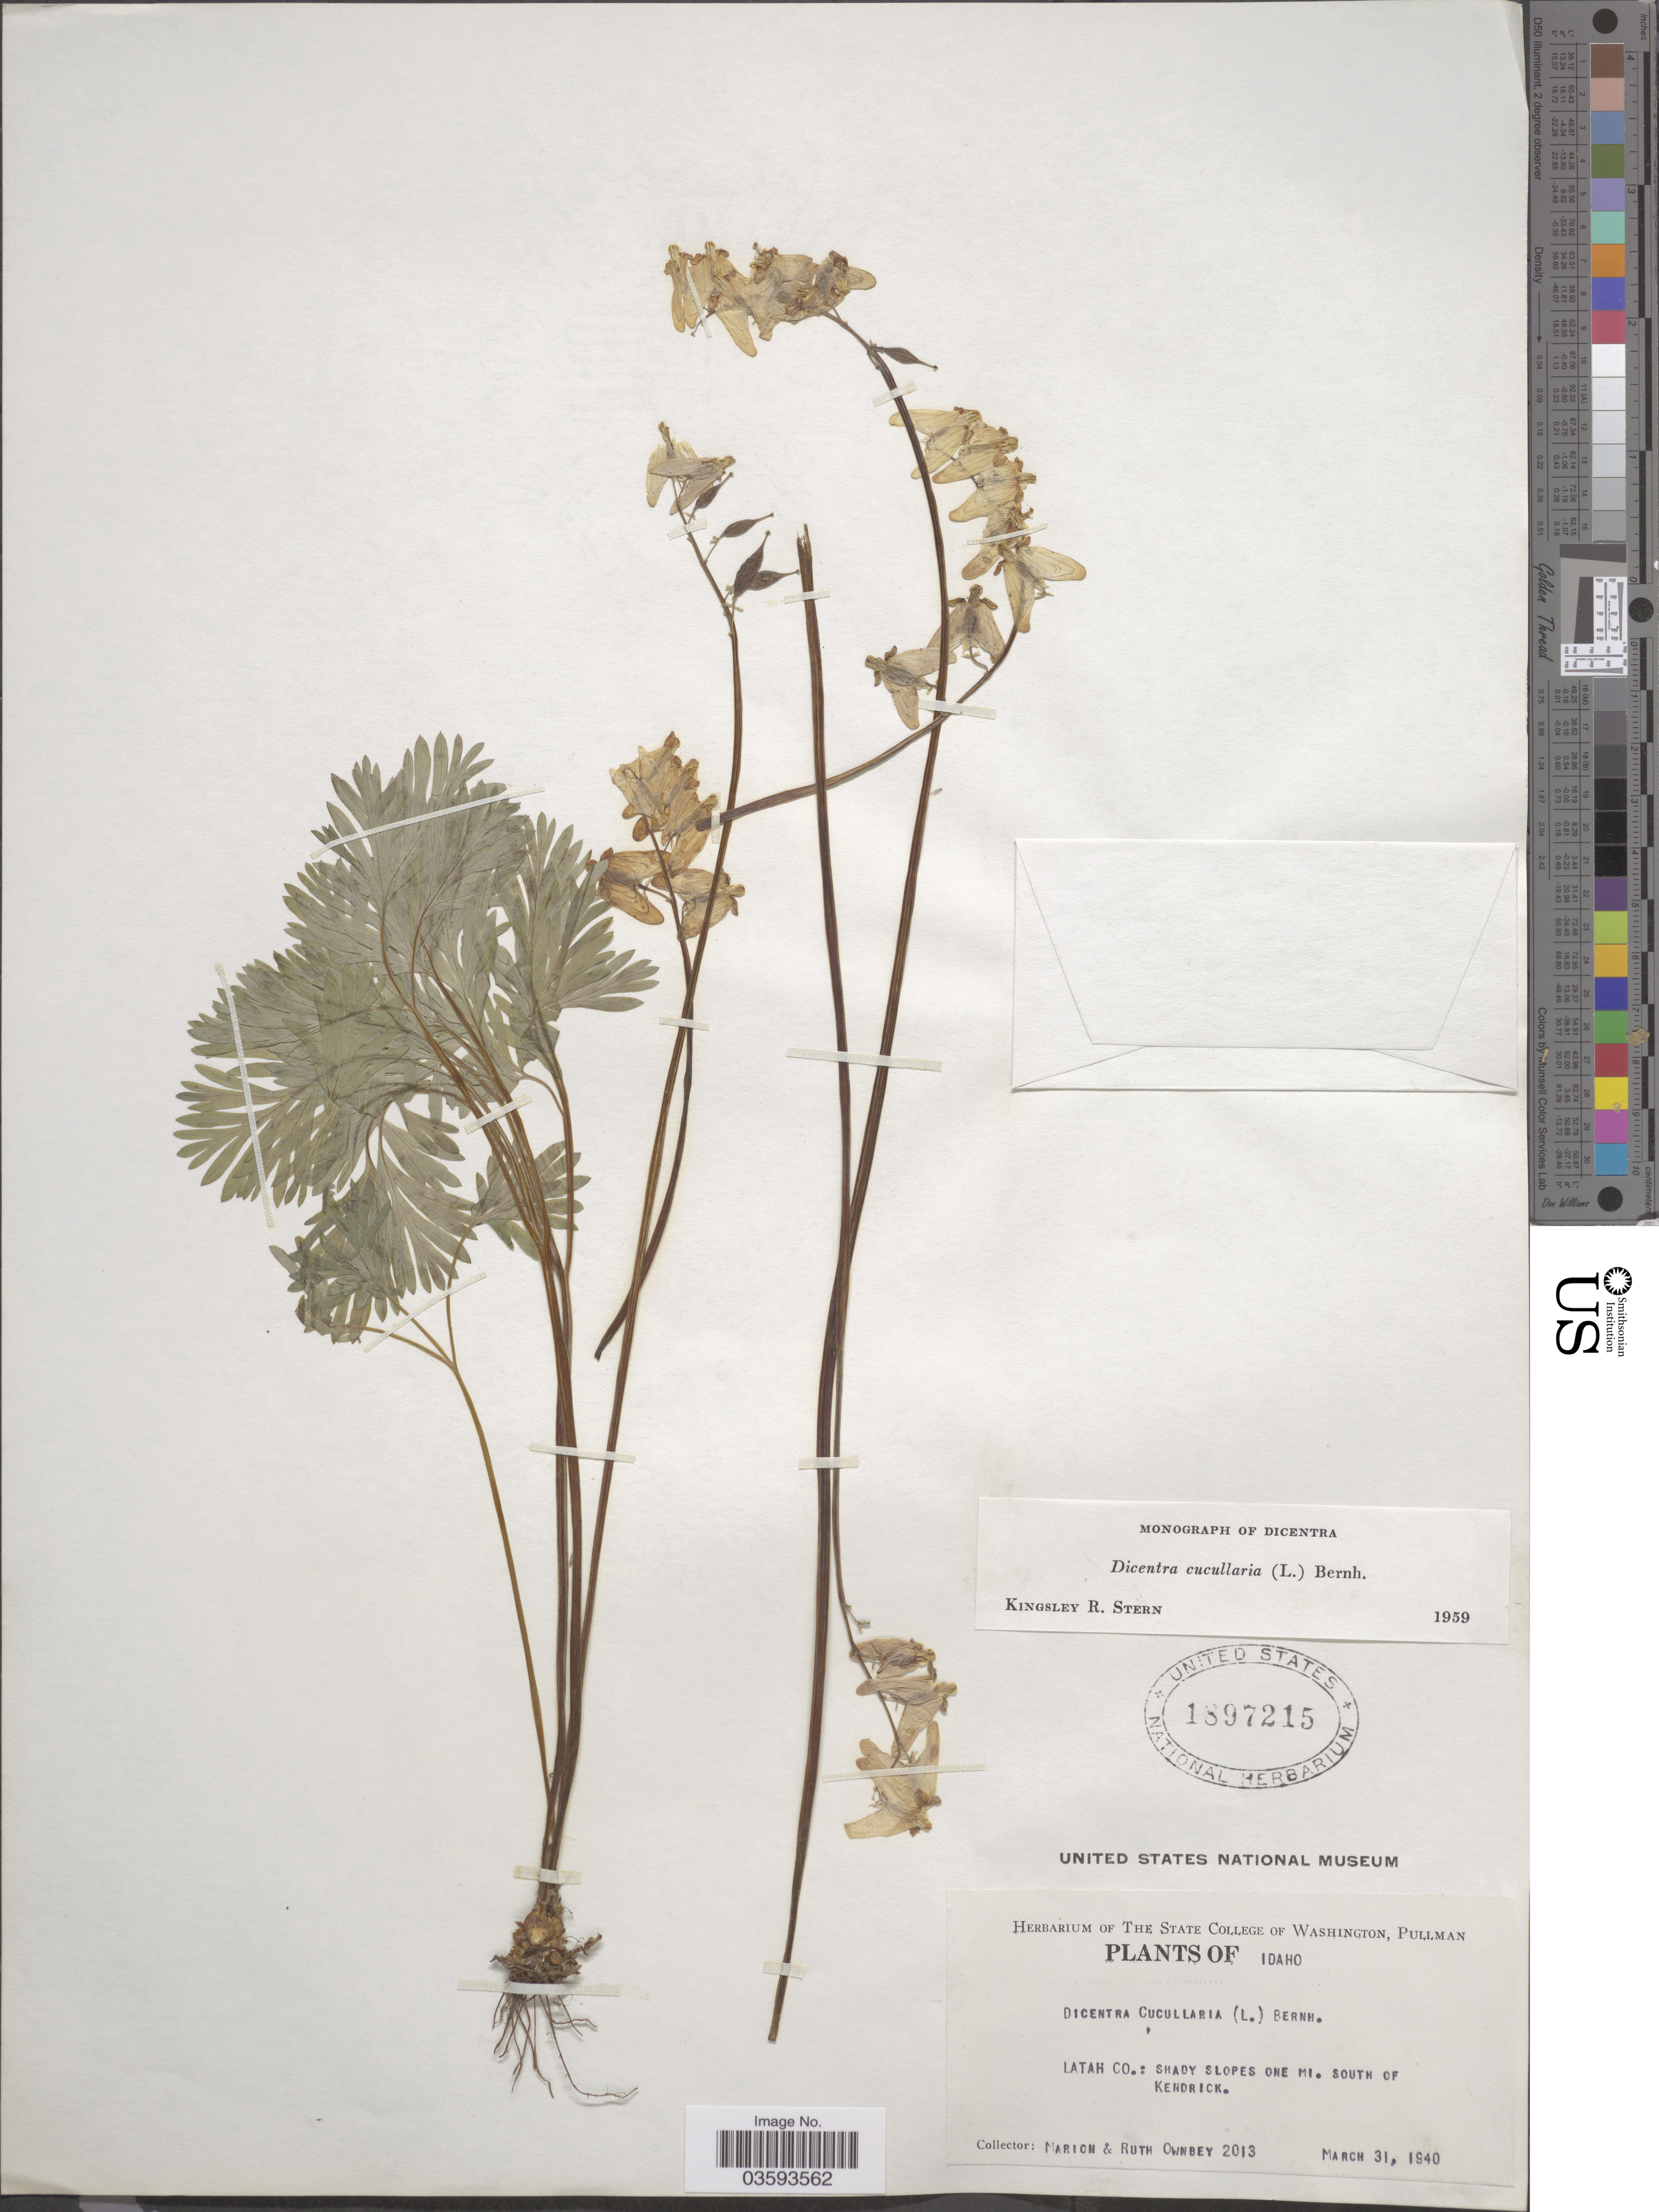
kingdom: Plantae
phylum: Tracheophyta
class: Magnoliopsida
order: Ranunculales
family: Papaveraceae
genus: Dicentra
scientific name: Dicentra cucullaria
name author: (L.) Bernh.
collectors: M. Ownbey & R. Ownbey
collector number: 2013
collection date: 1940-03-31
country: United States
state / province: Idaho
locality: Latah Co.: Shady slopes one mi. south of Kendrick.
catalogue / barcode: US 1897215